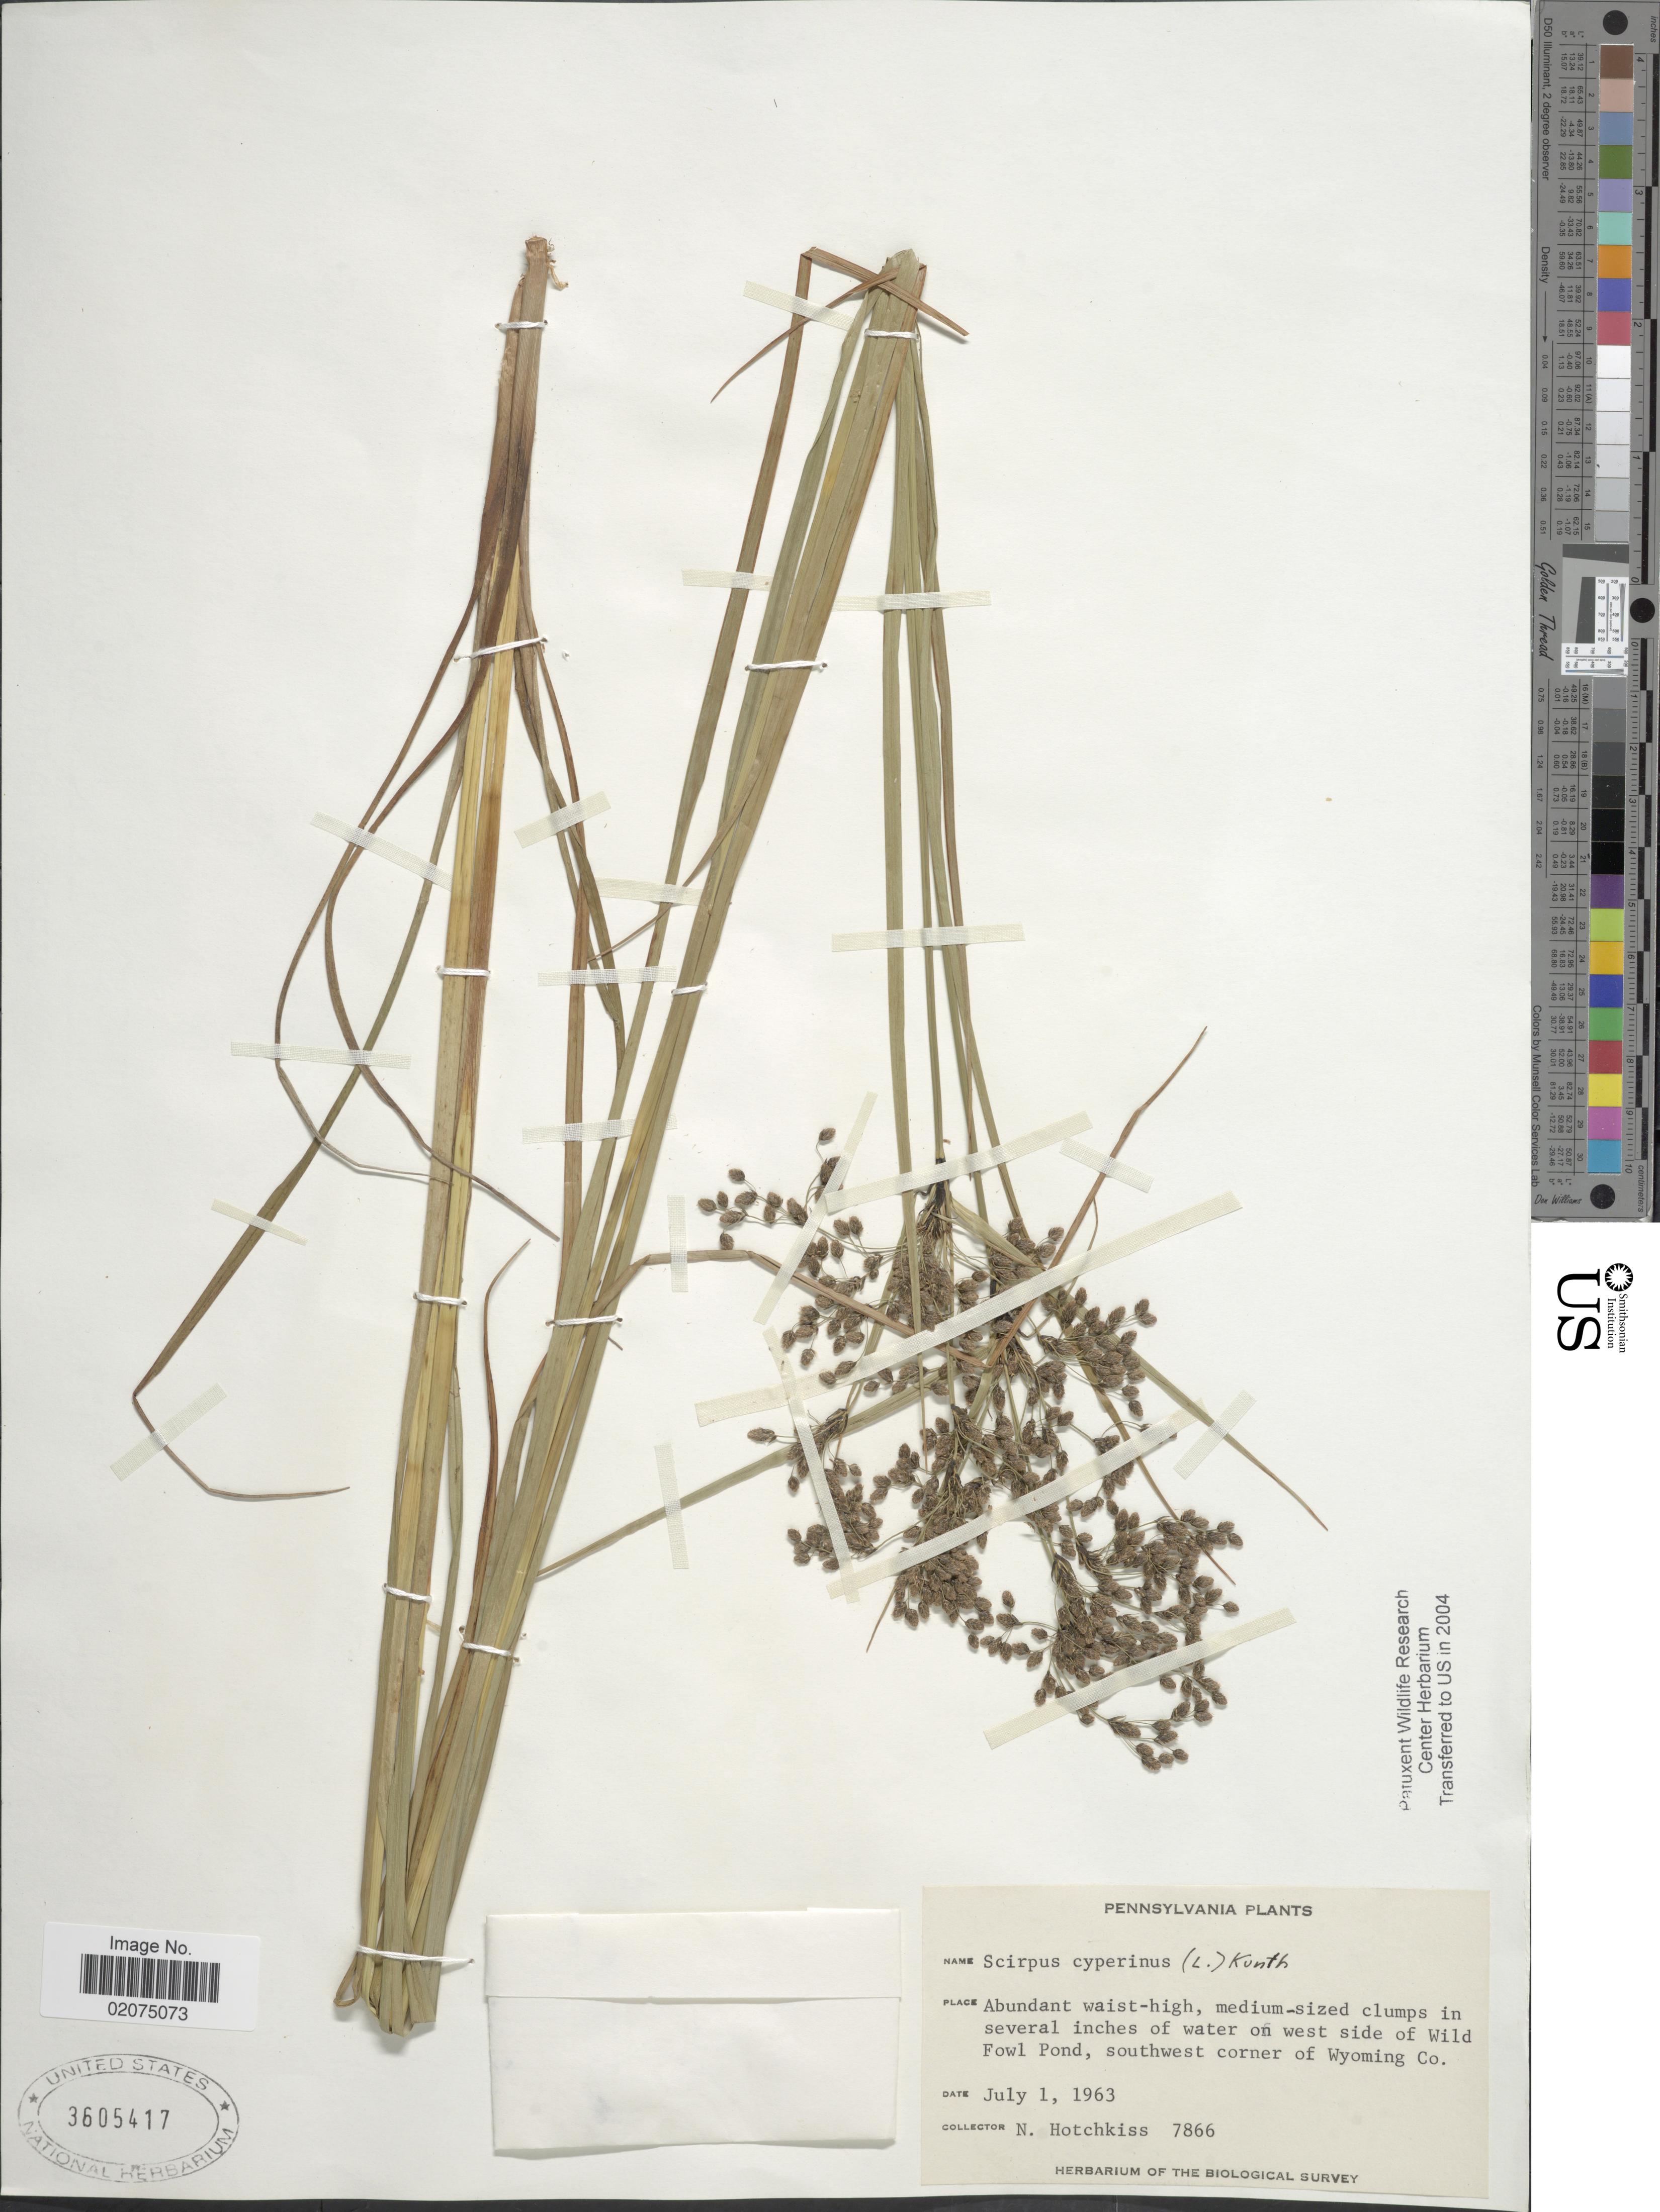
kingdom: Plantae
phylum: Tracheophyta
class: Liliopsida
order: Poales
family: Cyperaceae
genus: Scirpus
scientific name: Scirpus cyperinus (L.) Kunth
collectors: N. Hotchkiss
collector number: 786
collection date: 1963-07-01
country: United States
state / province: Pennsylvania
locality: West side of Wild Fowl Pond, southwest corner of Wyoming Co.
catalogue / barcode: US 3605417